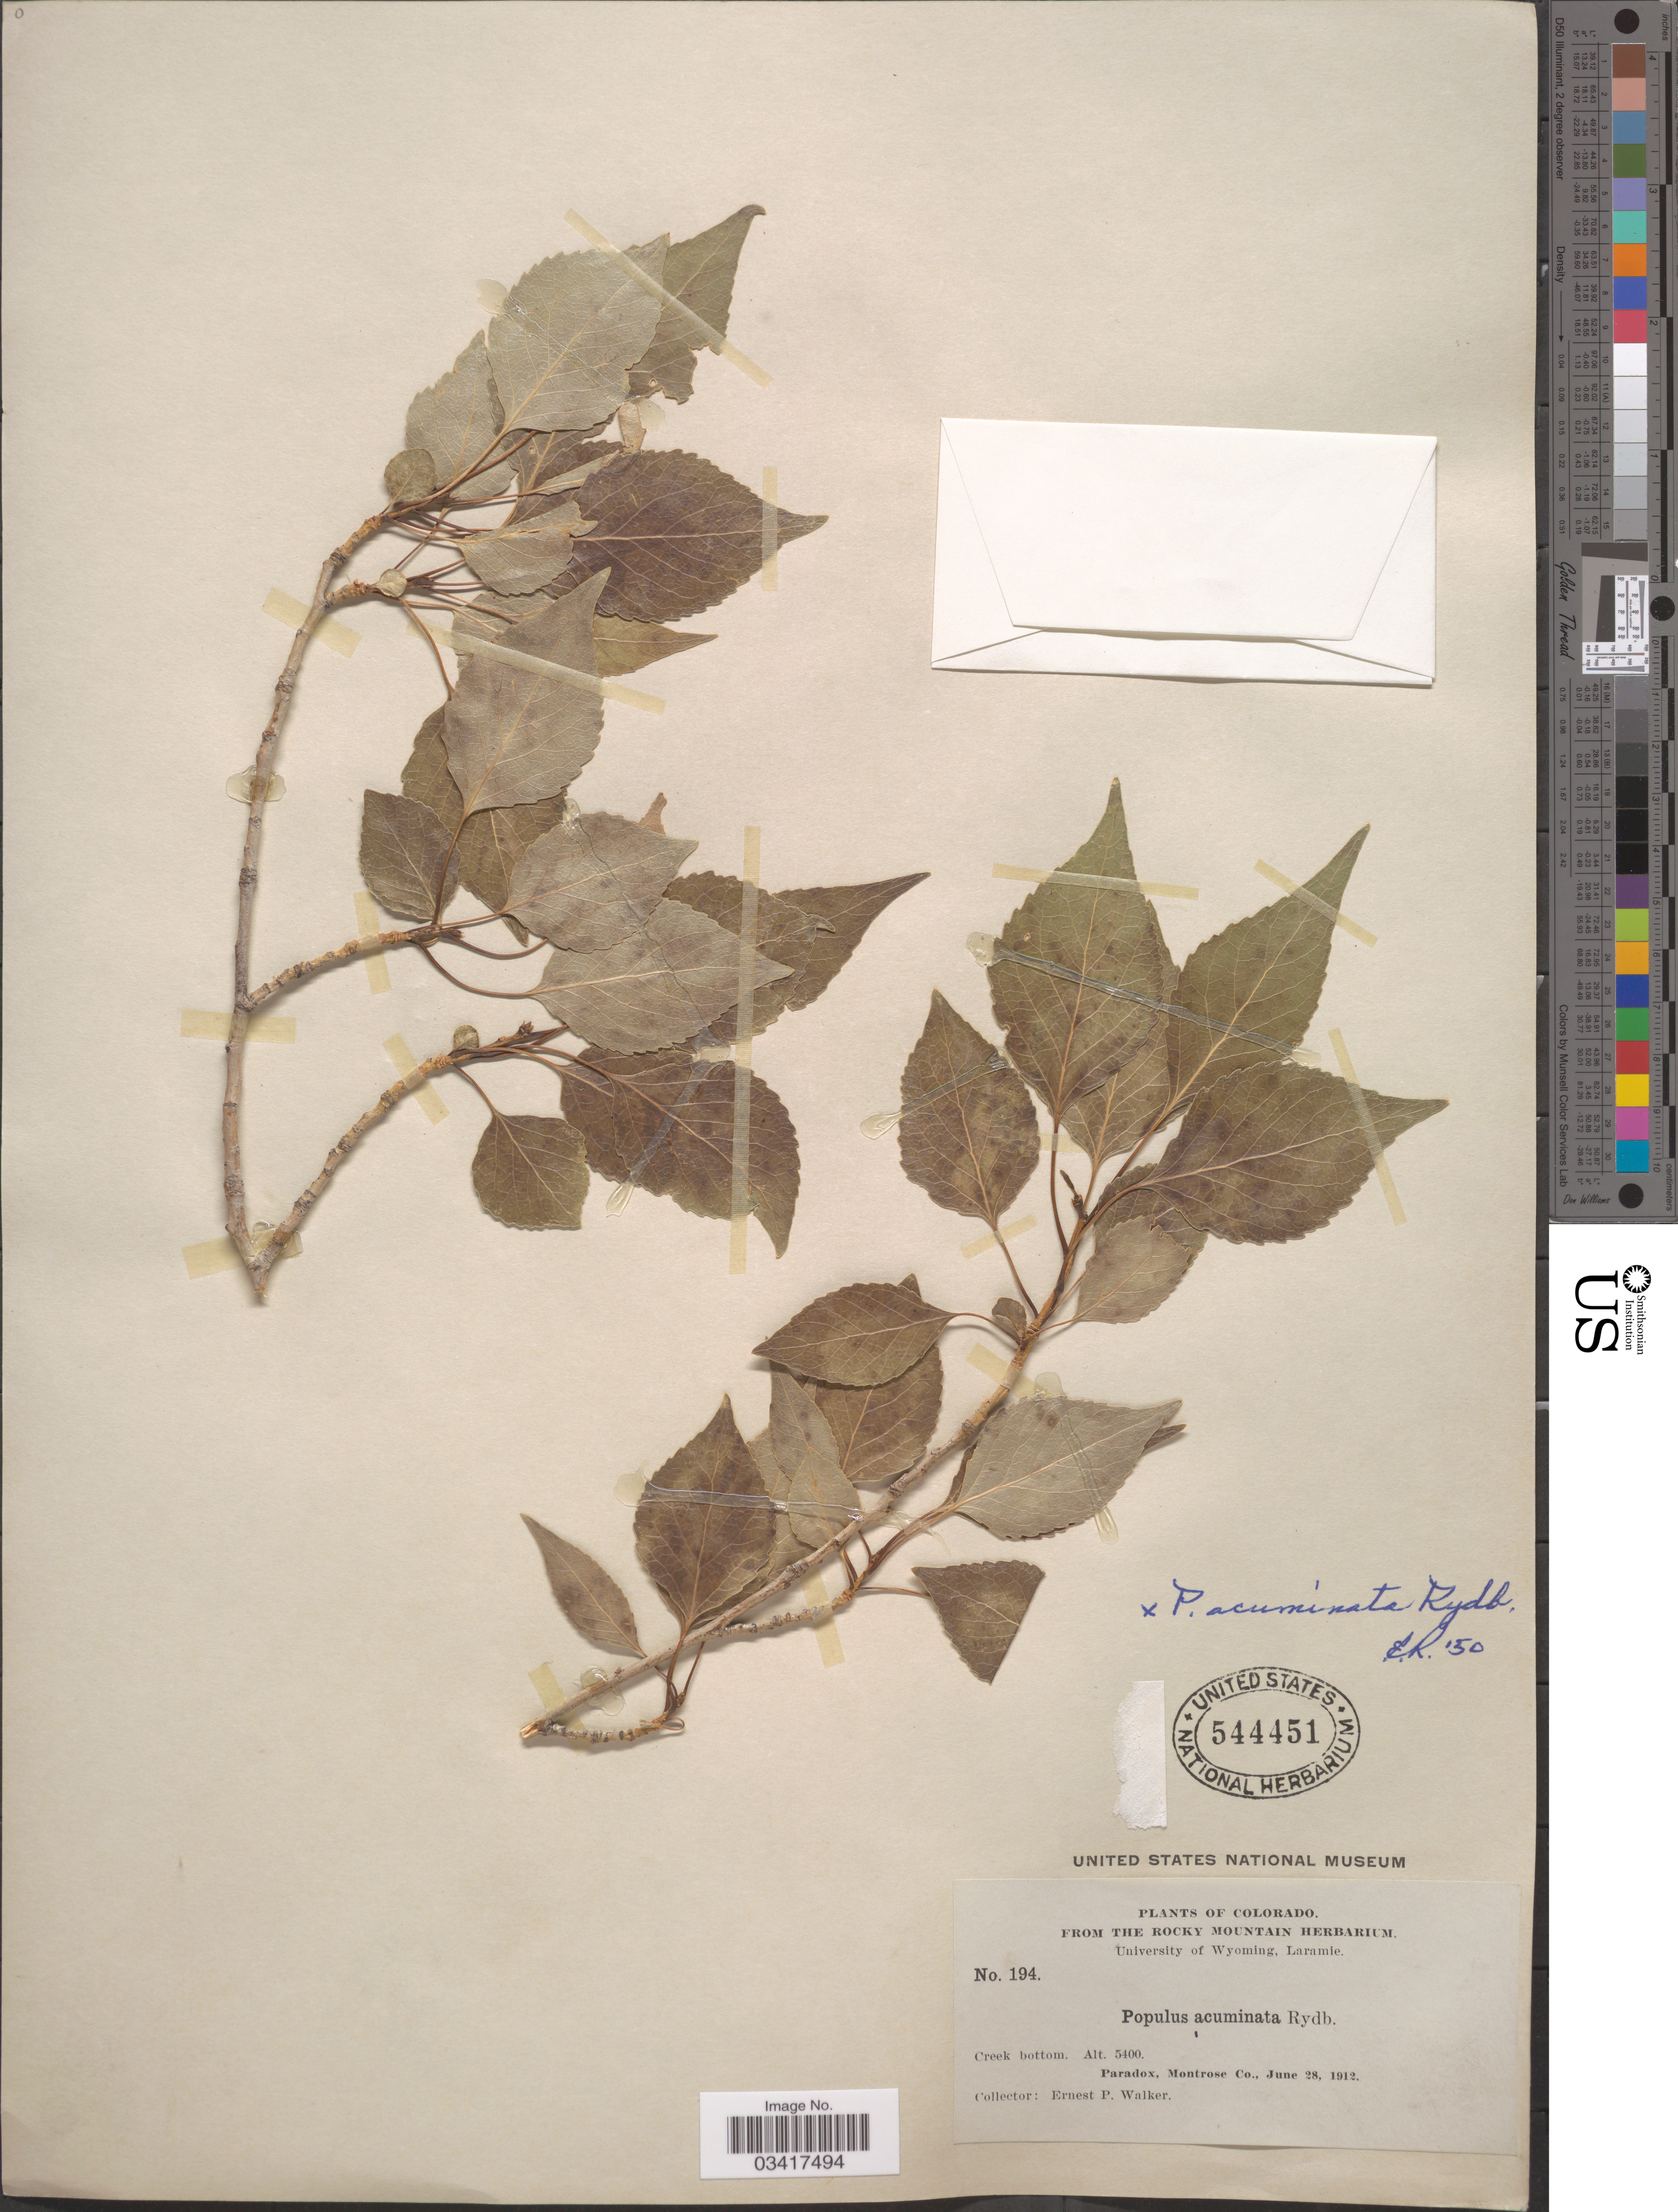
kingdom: Plantae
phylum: Tracheophyta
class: Magnoliopsida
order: Malpighiales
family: Salicaceae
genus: Populus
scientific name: Populus acuminata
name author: Rydb.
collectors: E. P. Walker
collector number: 194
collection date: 1912-06-28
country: United States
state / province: Colorado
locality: Paradox, Montrose Co.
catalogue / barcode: US 544451